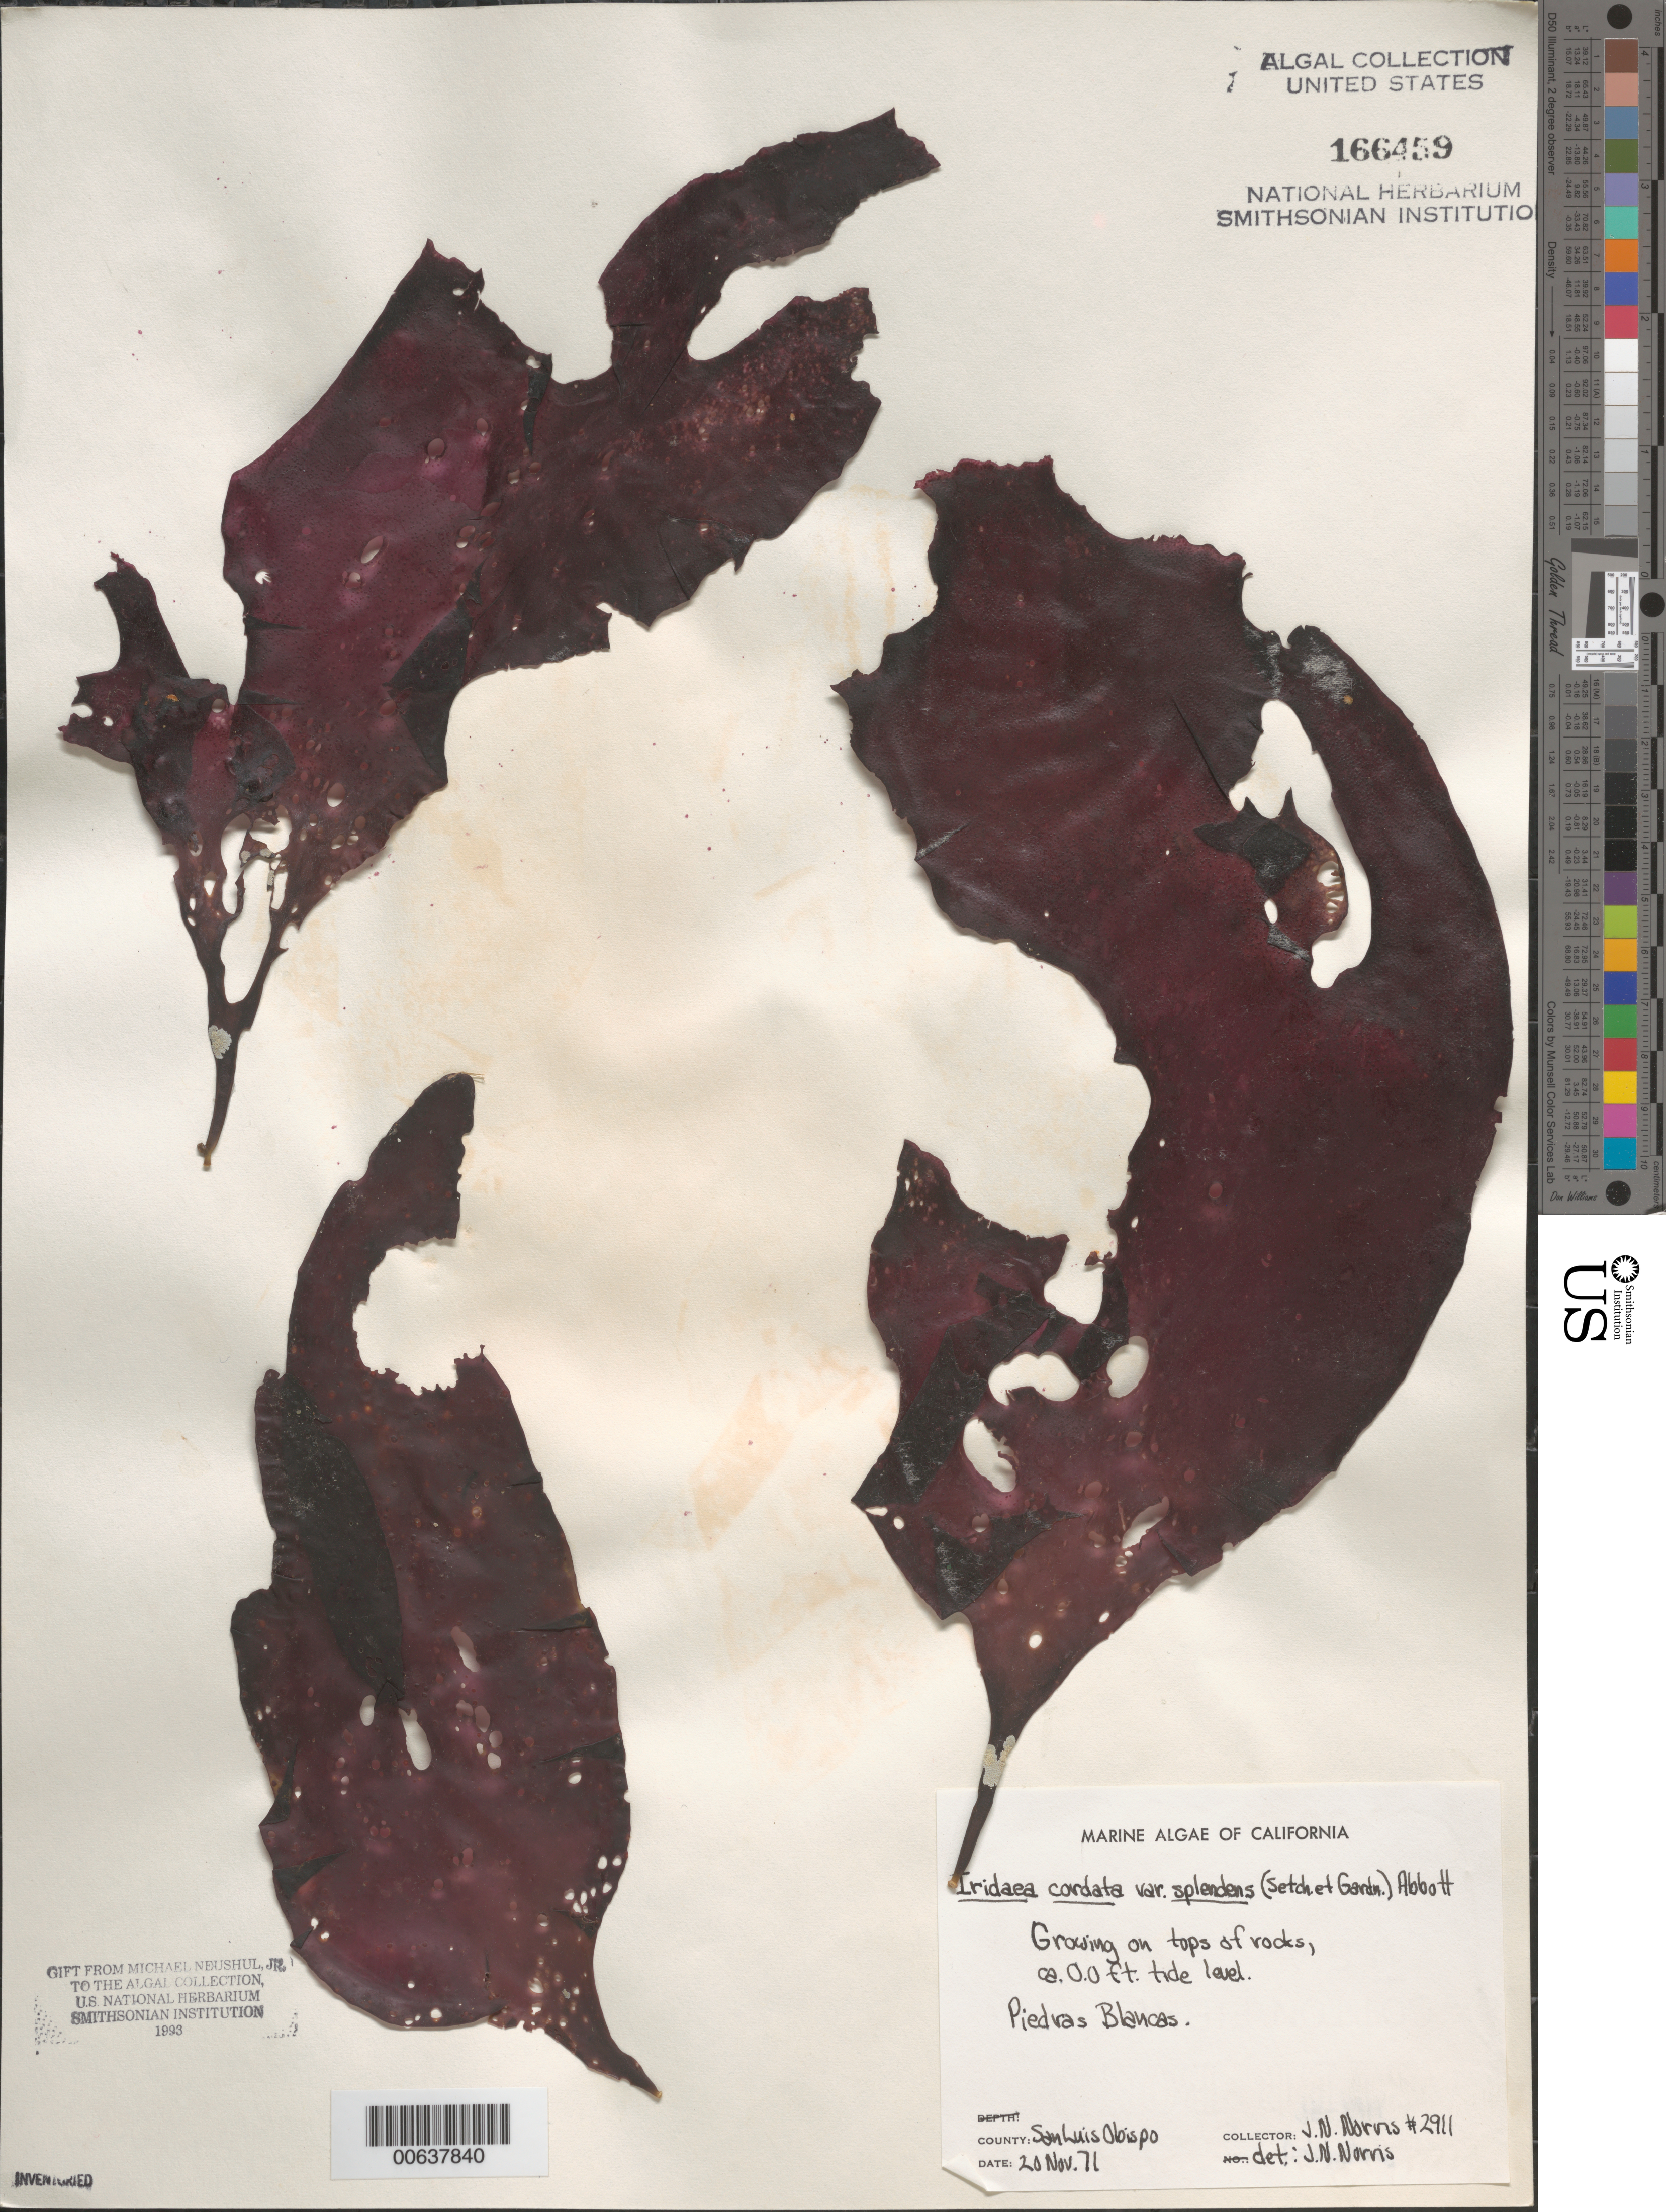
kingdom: Plantae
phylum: Rhodophyta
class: Florideophyceae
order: Gigartinales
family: Gigartinaceae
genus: Iridaea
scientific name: Iridaea cordata var. splendens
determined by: Norris, James N.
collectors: J. N. Norris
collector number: JN-2911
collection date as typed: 20 Nov 1970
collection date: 1970-11-20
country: United States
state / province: California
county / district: San Luis Obispo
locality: Piedras Blancas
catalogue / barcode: US 166459